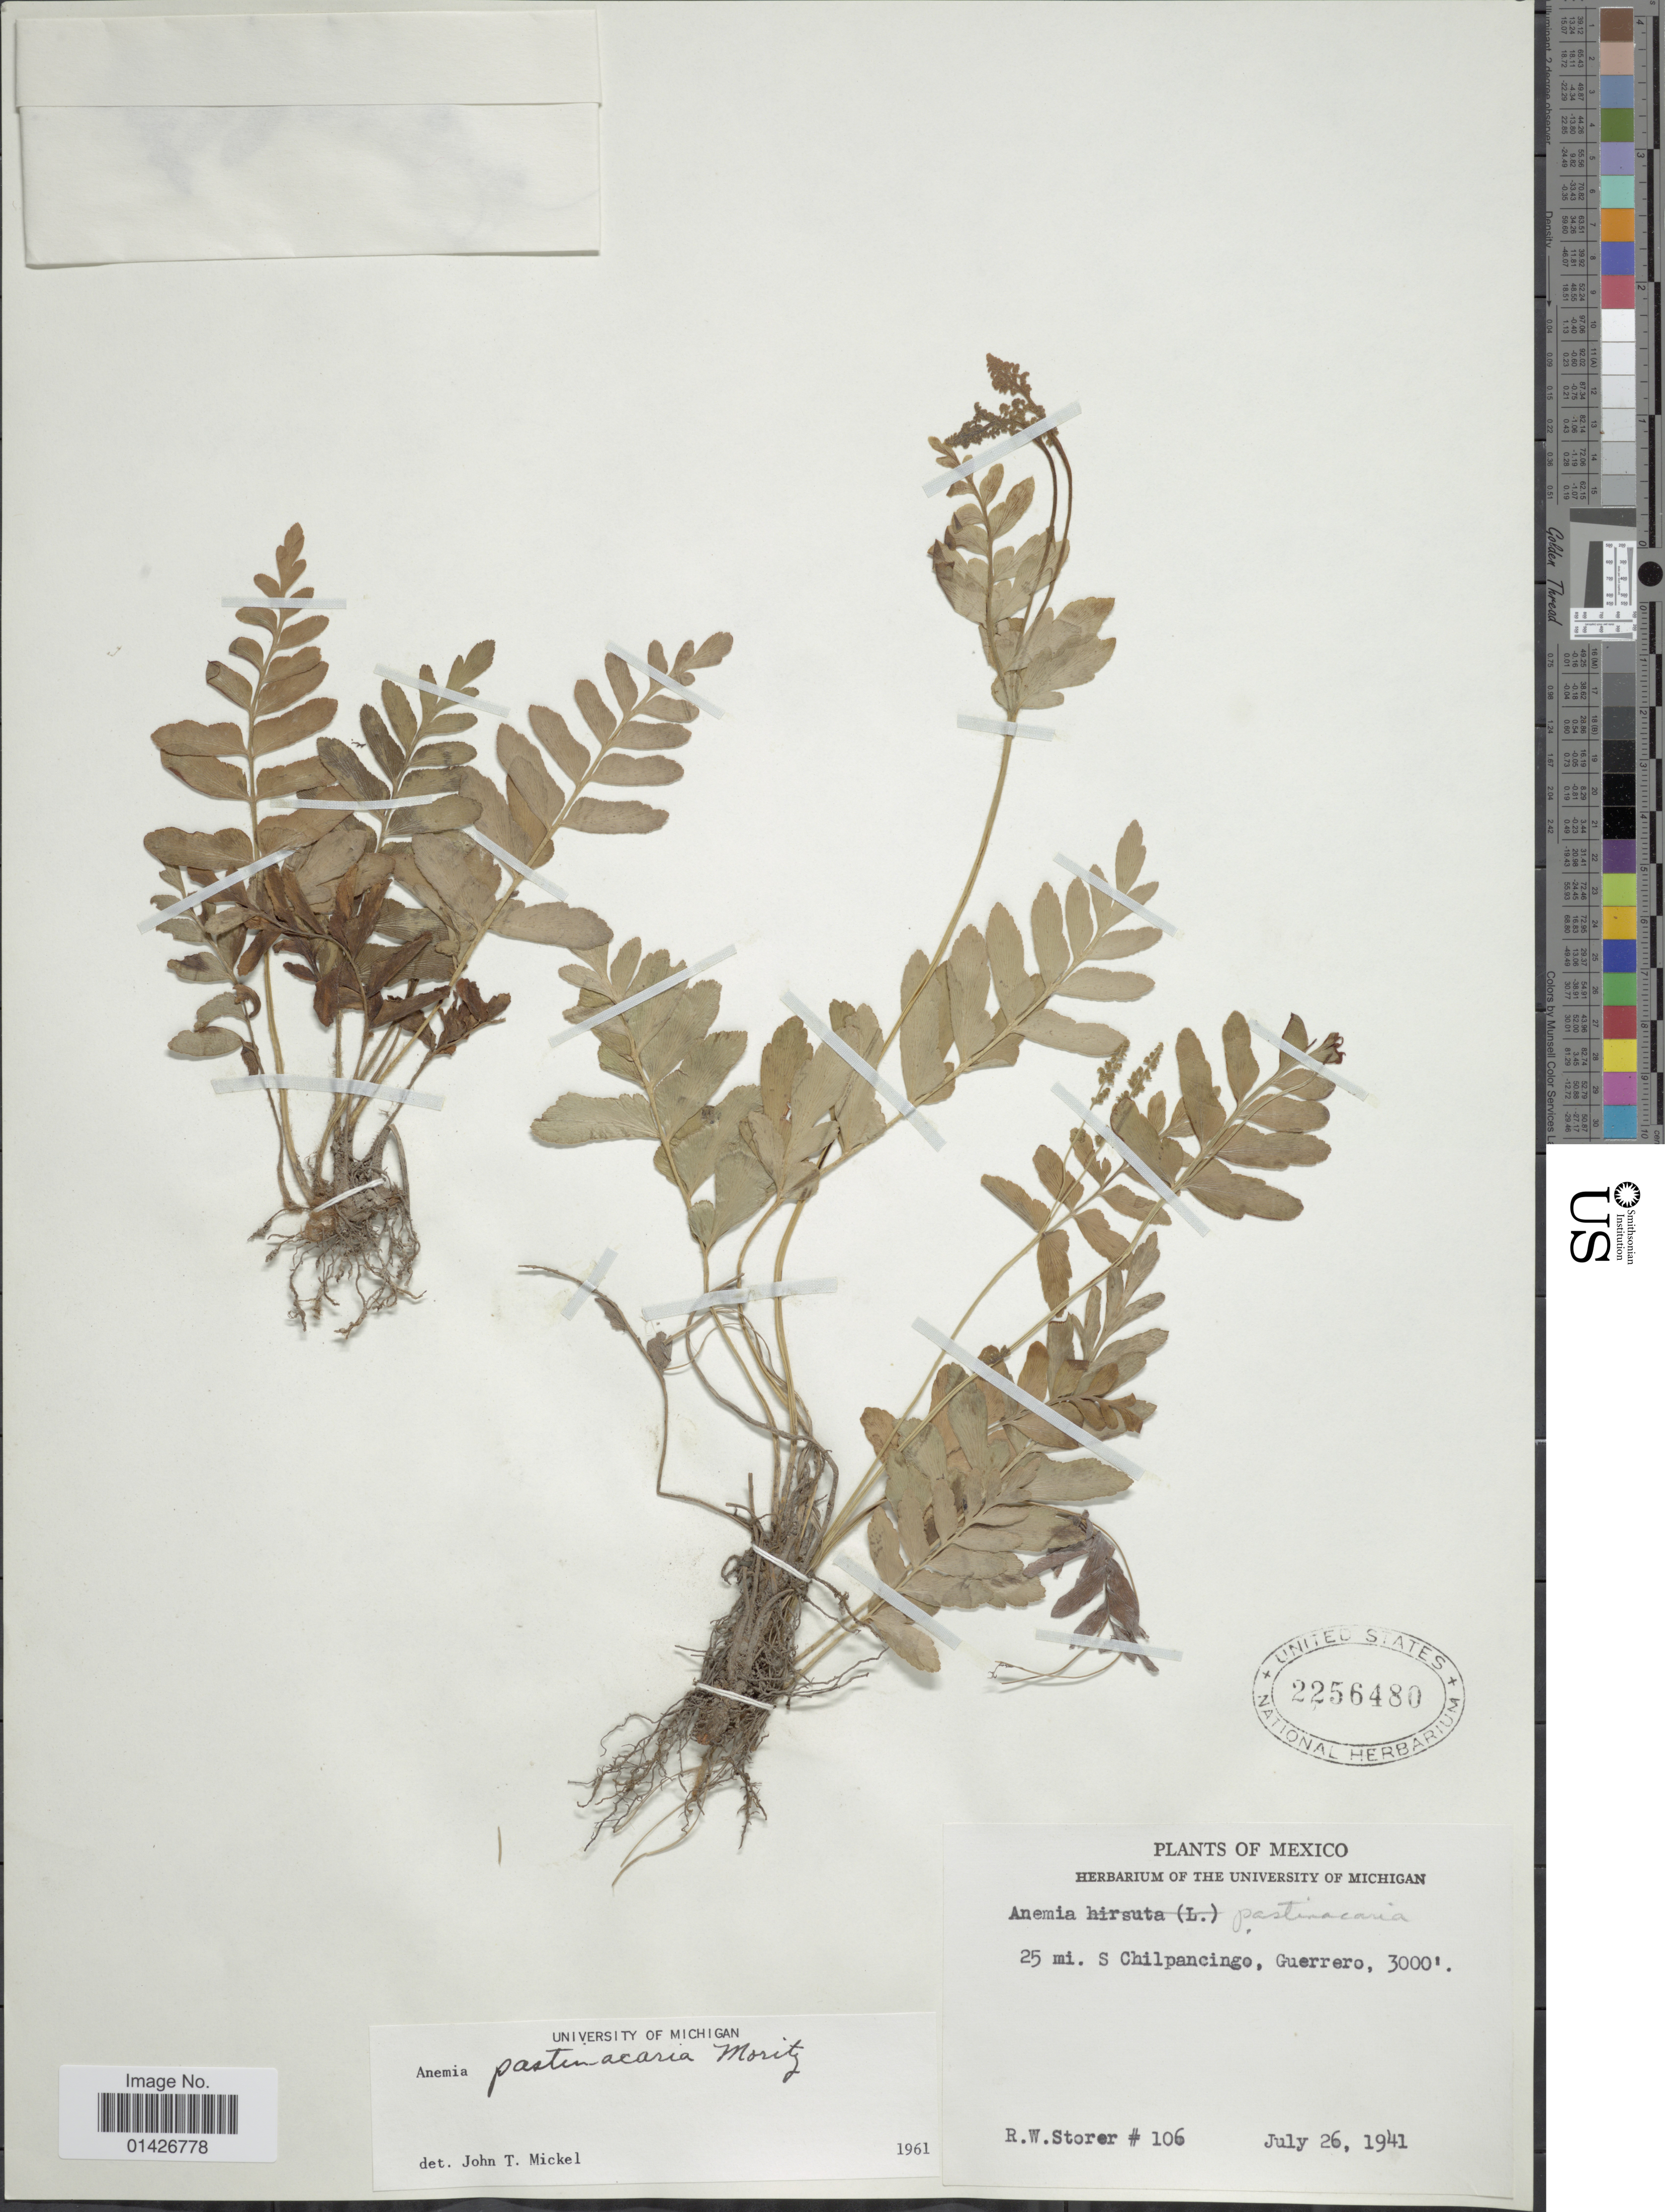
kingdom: Plantae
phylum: Tracheophyta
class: Polypodiopsida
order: Schizaeales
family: Anemiaceae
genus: Anemia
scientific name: Anemia pastinacaria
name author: Moritz ex Prantl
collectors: R. Storer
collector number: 106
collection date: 1941-07-26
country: Mexico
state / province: Guerrero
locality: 25 mi. S Chilpaningo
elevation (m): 914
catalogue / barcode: US 2256480